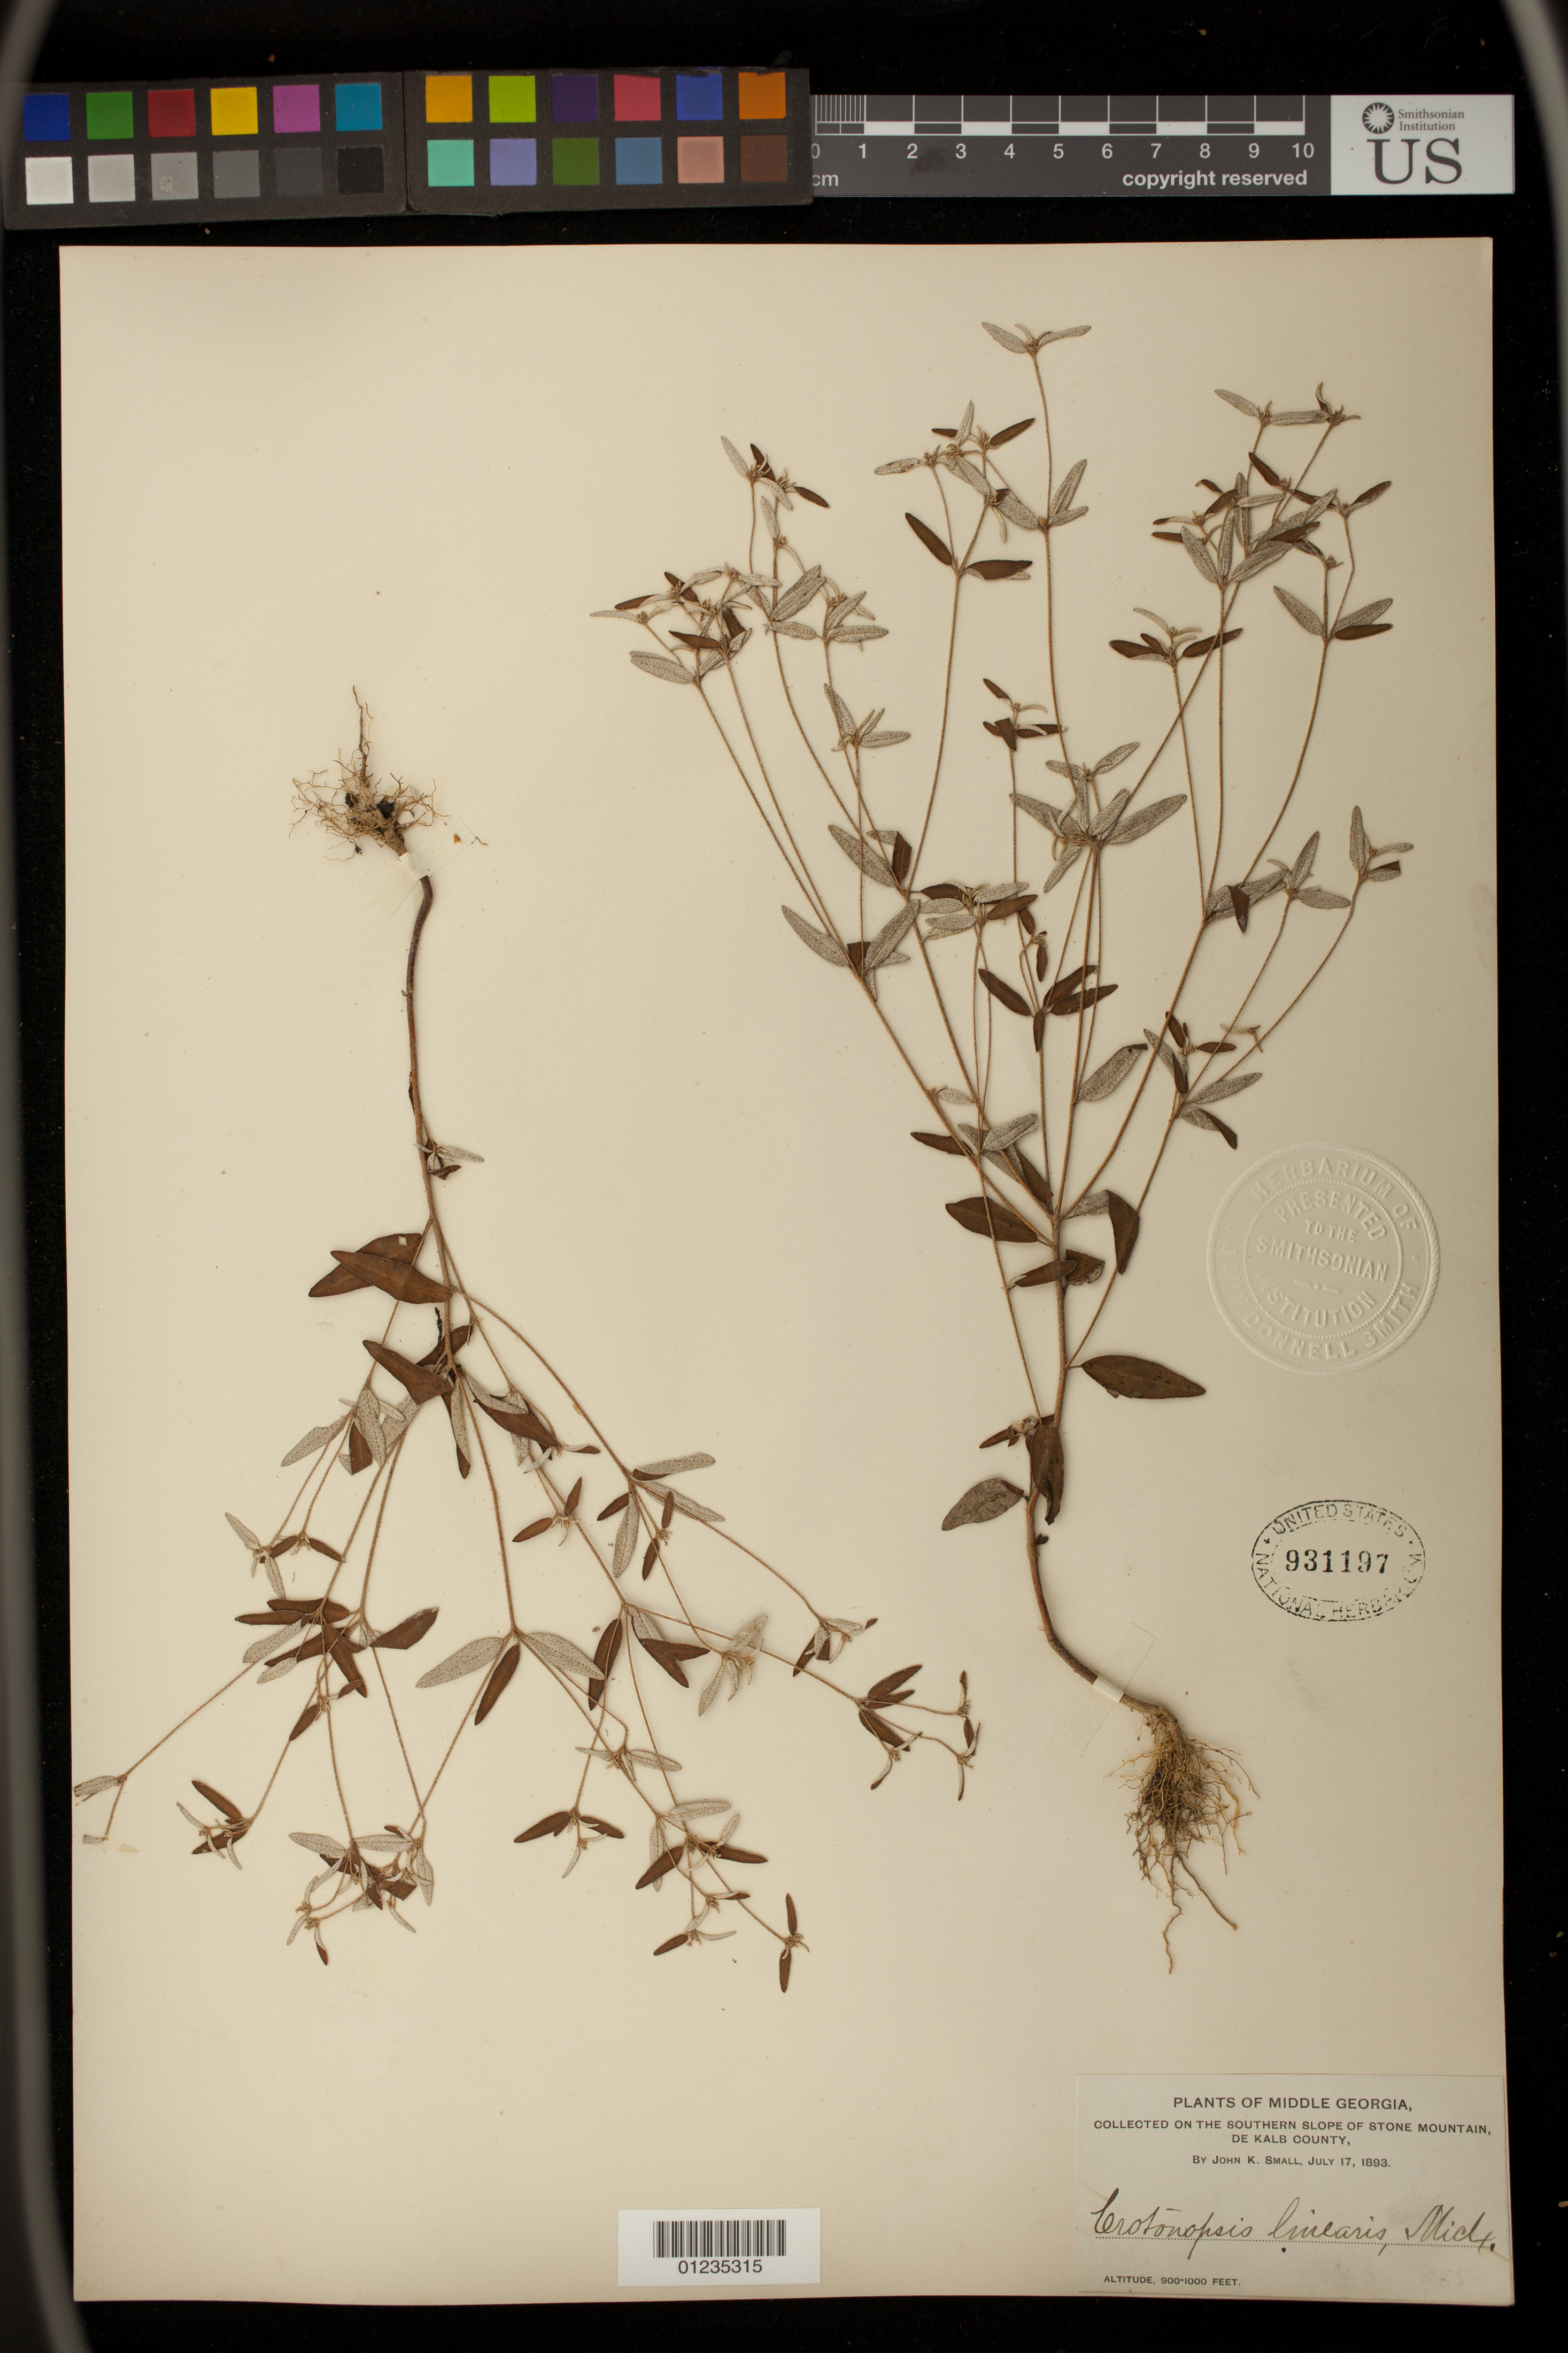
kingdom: Plantae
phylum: Tracheophyta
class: Magnoliopsida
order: Malpighiales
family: Euphorbiaceae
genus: Crotonopsis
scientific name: Crotonopsis elliptica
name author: Willd.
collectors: J. K. Small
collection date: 1893-07-17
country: United States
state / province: Georgia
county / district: De Kalb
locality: Southern slope of Stone Mountain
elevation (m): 900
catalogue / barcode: US 931197